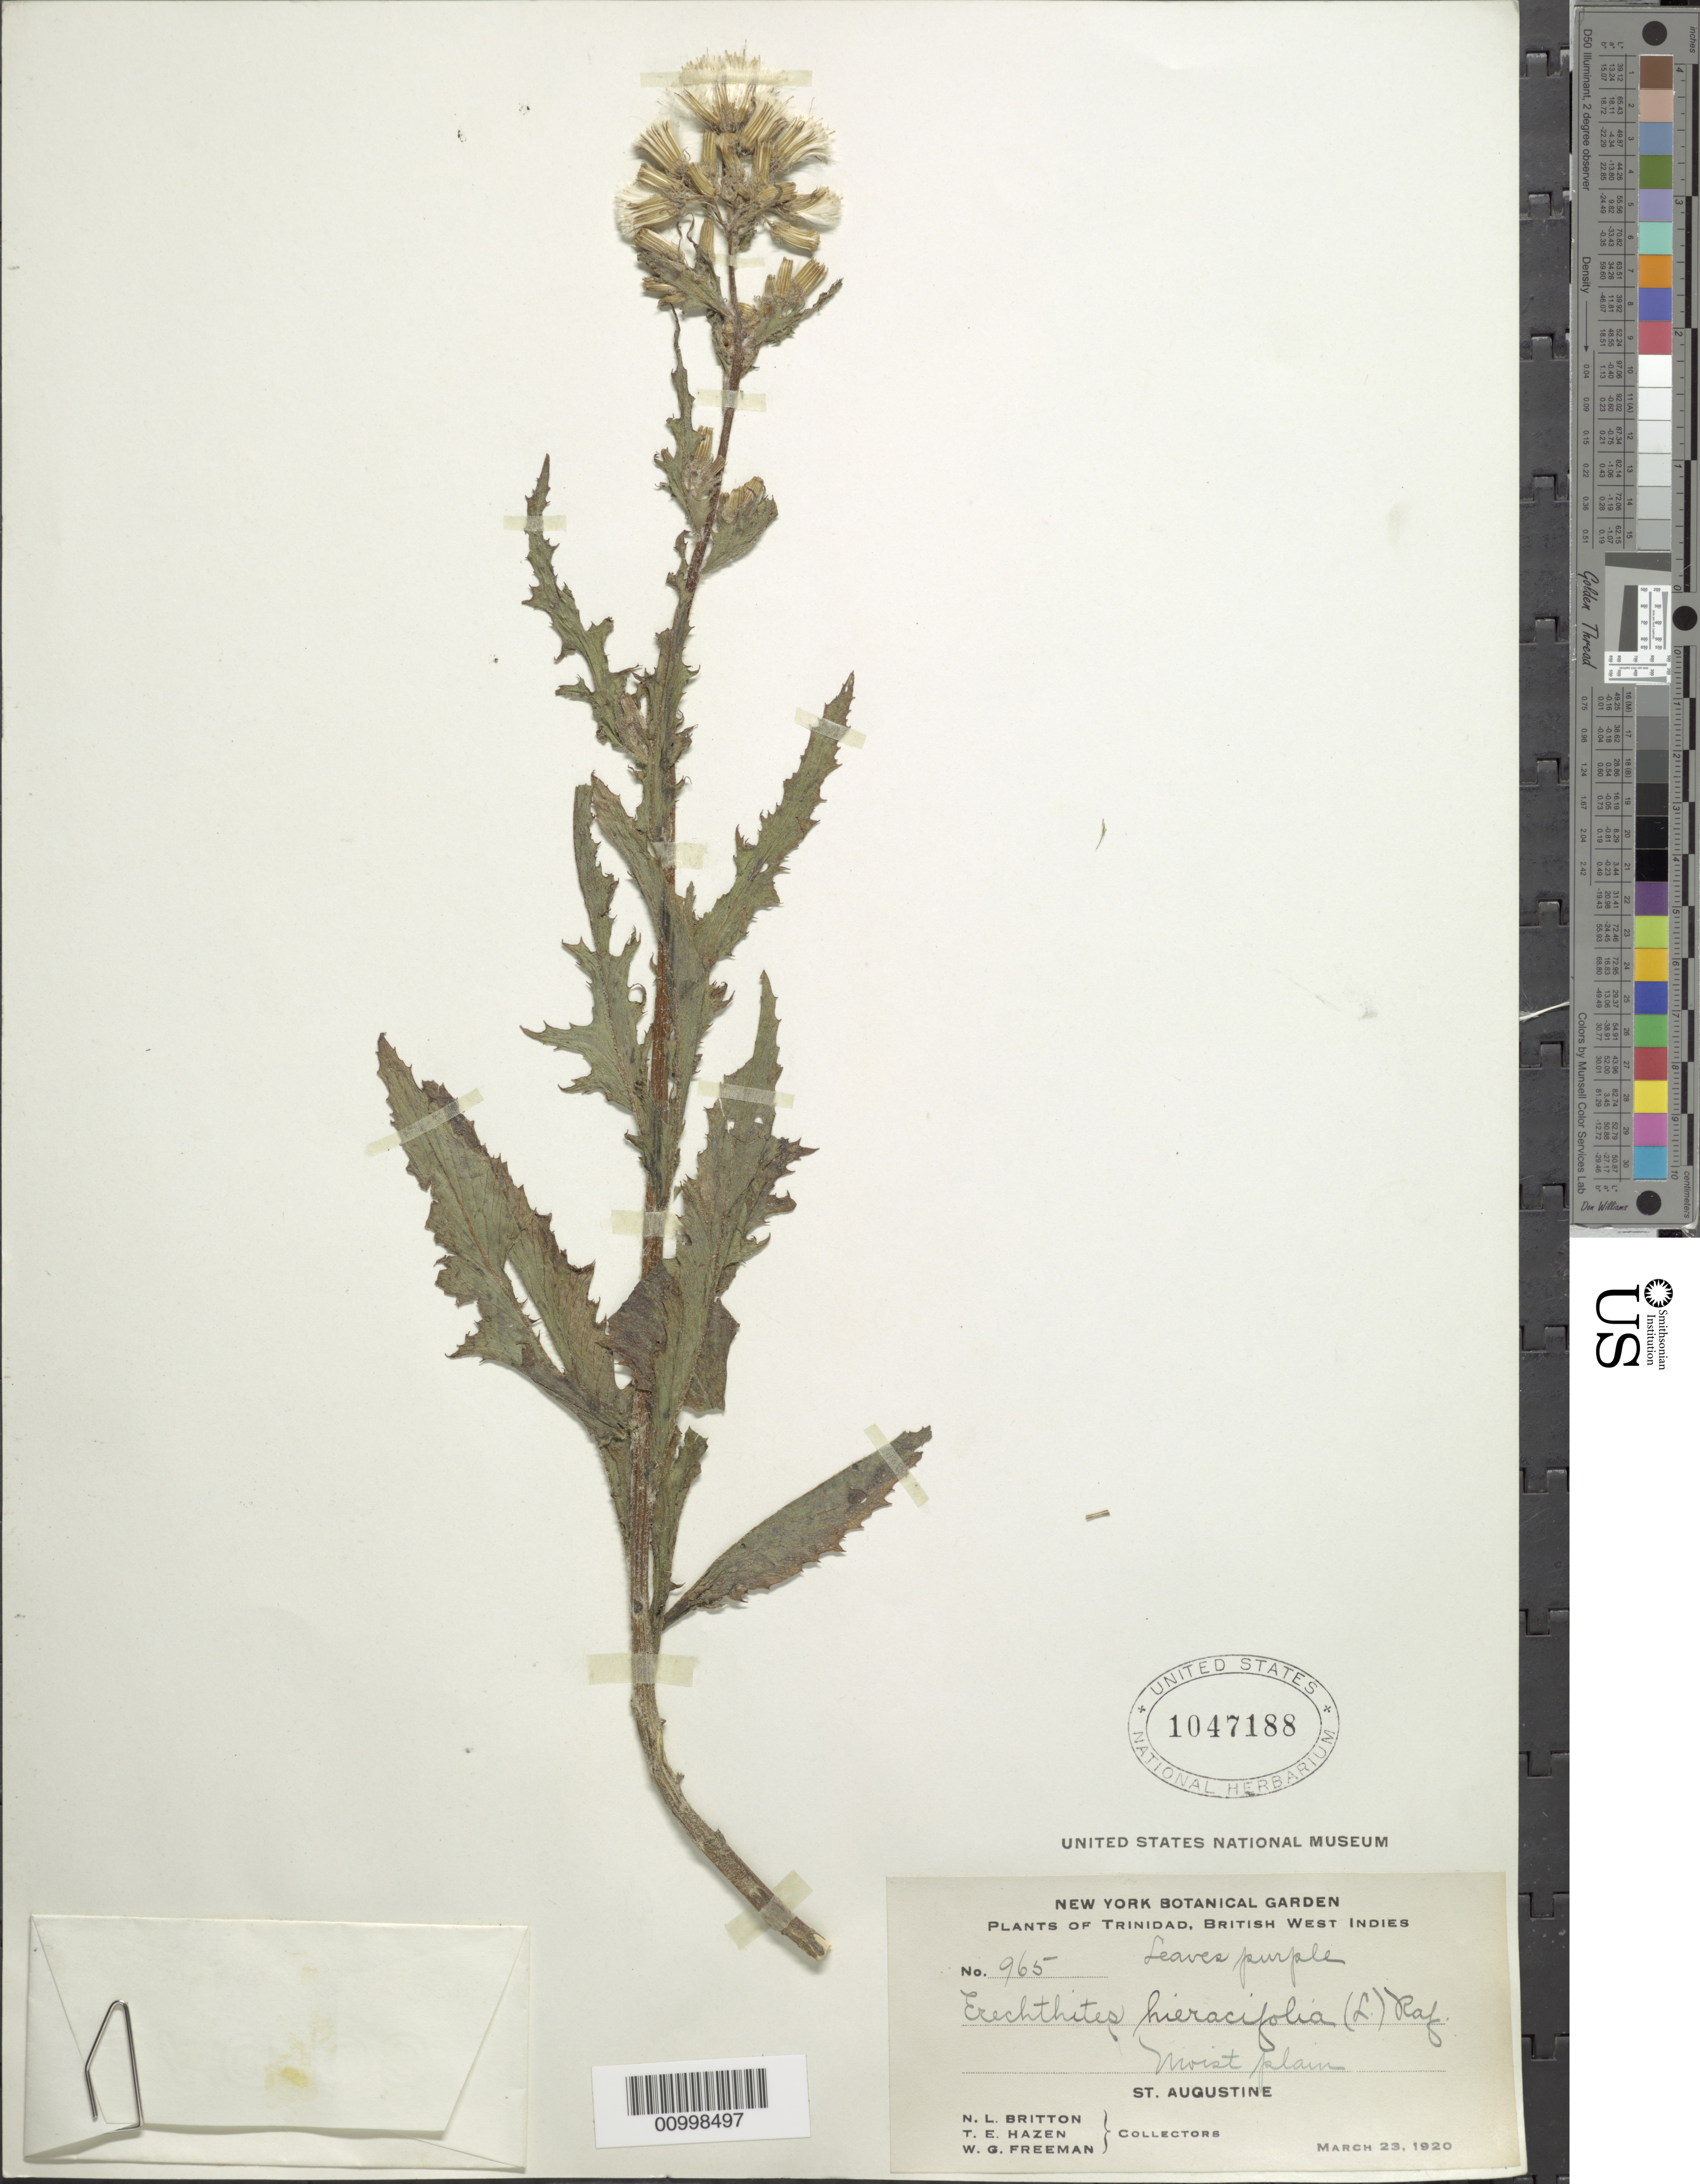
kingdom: Plantae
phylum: Tracheophyta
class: Magnoliopsida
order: Asterales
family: Asteraceae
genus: Erechtites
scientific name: Erechtites hieraciifolius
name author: (L.) Raf. ex DC.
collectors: N. Britton, T. E. Hazen & W. Freeman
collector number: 965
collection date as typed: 23 Mar 1920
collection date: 1920-03-23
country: Trinidad and Tobago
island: Trinidad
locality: St. Augustine, moist plain.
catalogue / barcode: US 1047188